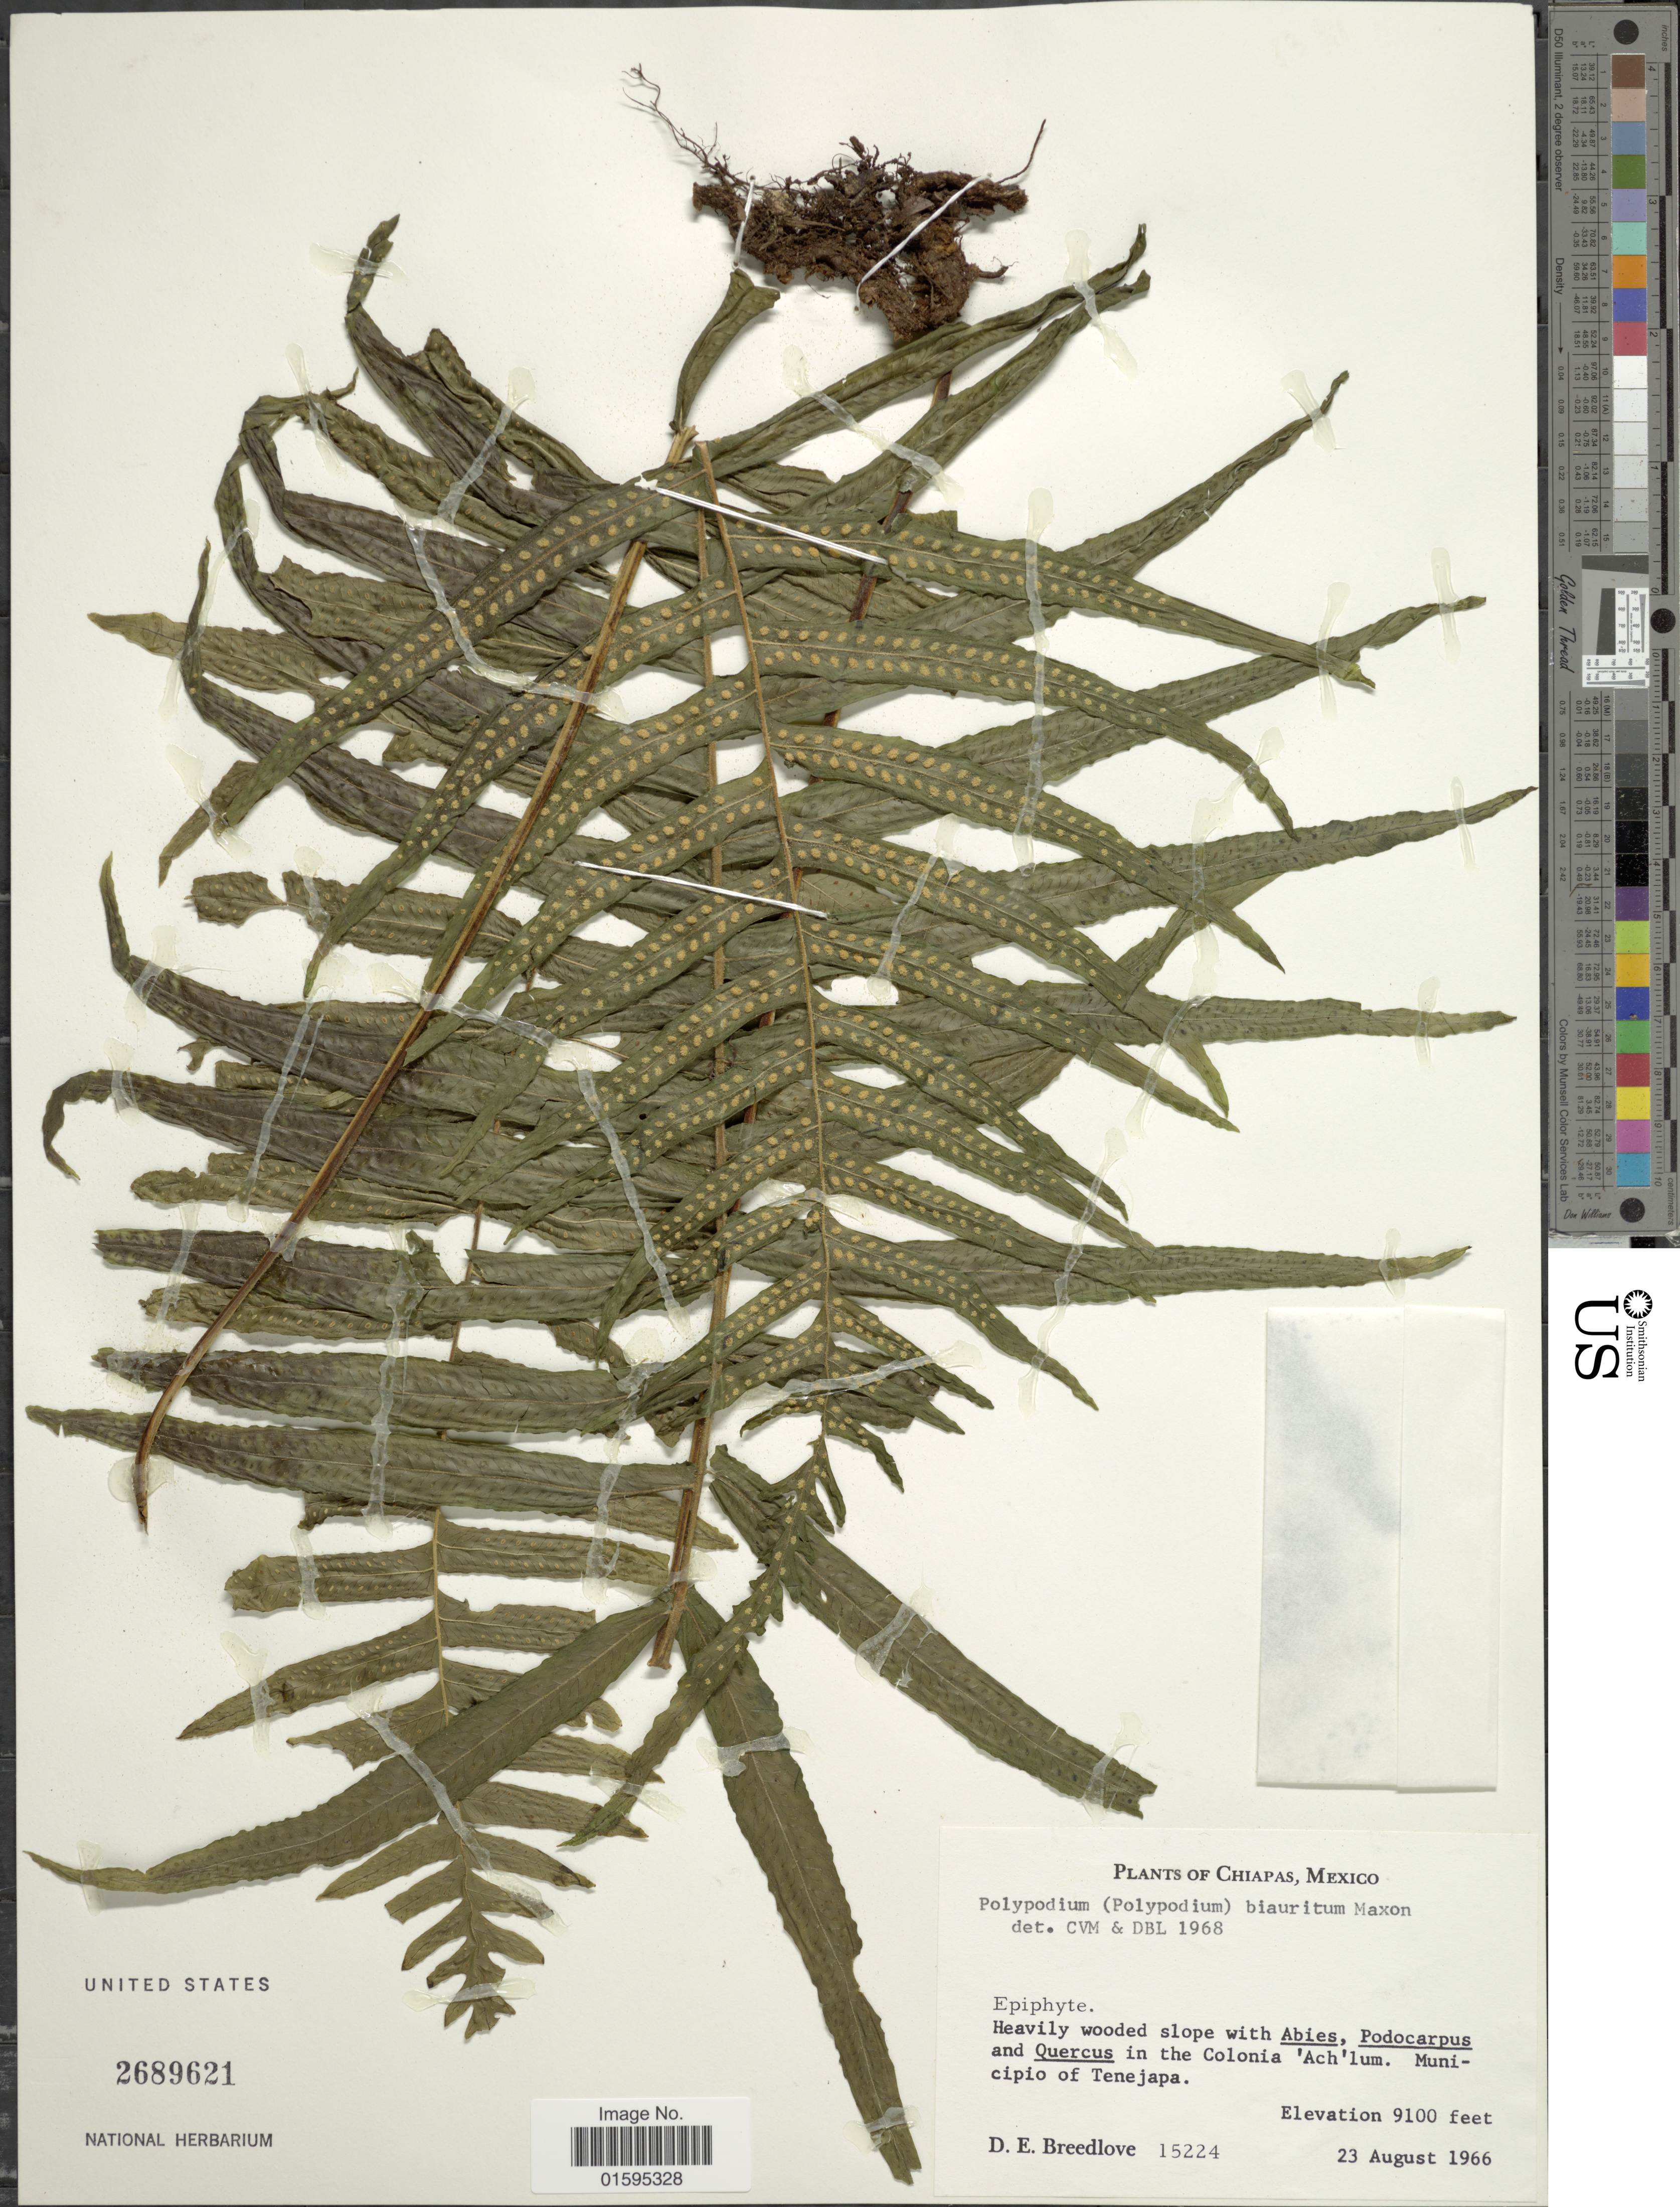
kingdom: Plantae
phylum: Tracheophyta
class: Polypodiopsida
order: Polypodiales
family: Polypodiaceae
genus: Polypodium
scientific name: Polypodium longepinnulatum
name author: E. Fourn.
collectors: D. E. Breedlove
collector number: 15224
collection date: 1966-08-23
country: Mexico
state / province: Chiapas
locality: In the colonia 'Ach' lum, Municipio of Tenejapa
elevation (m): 2774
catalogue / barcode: US 2689621